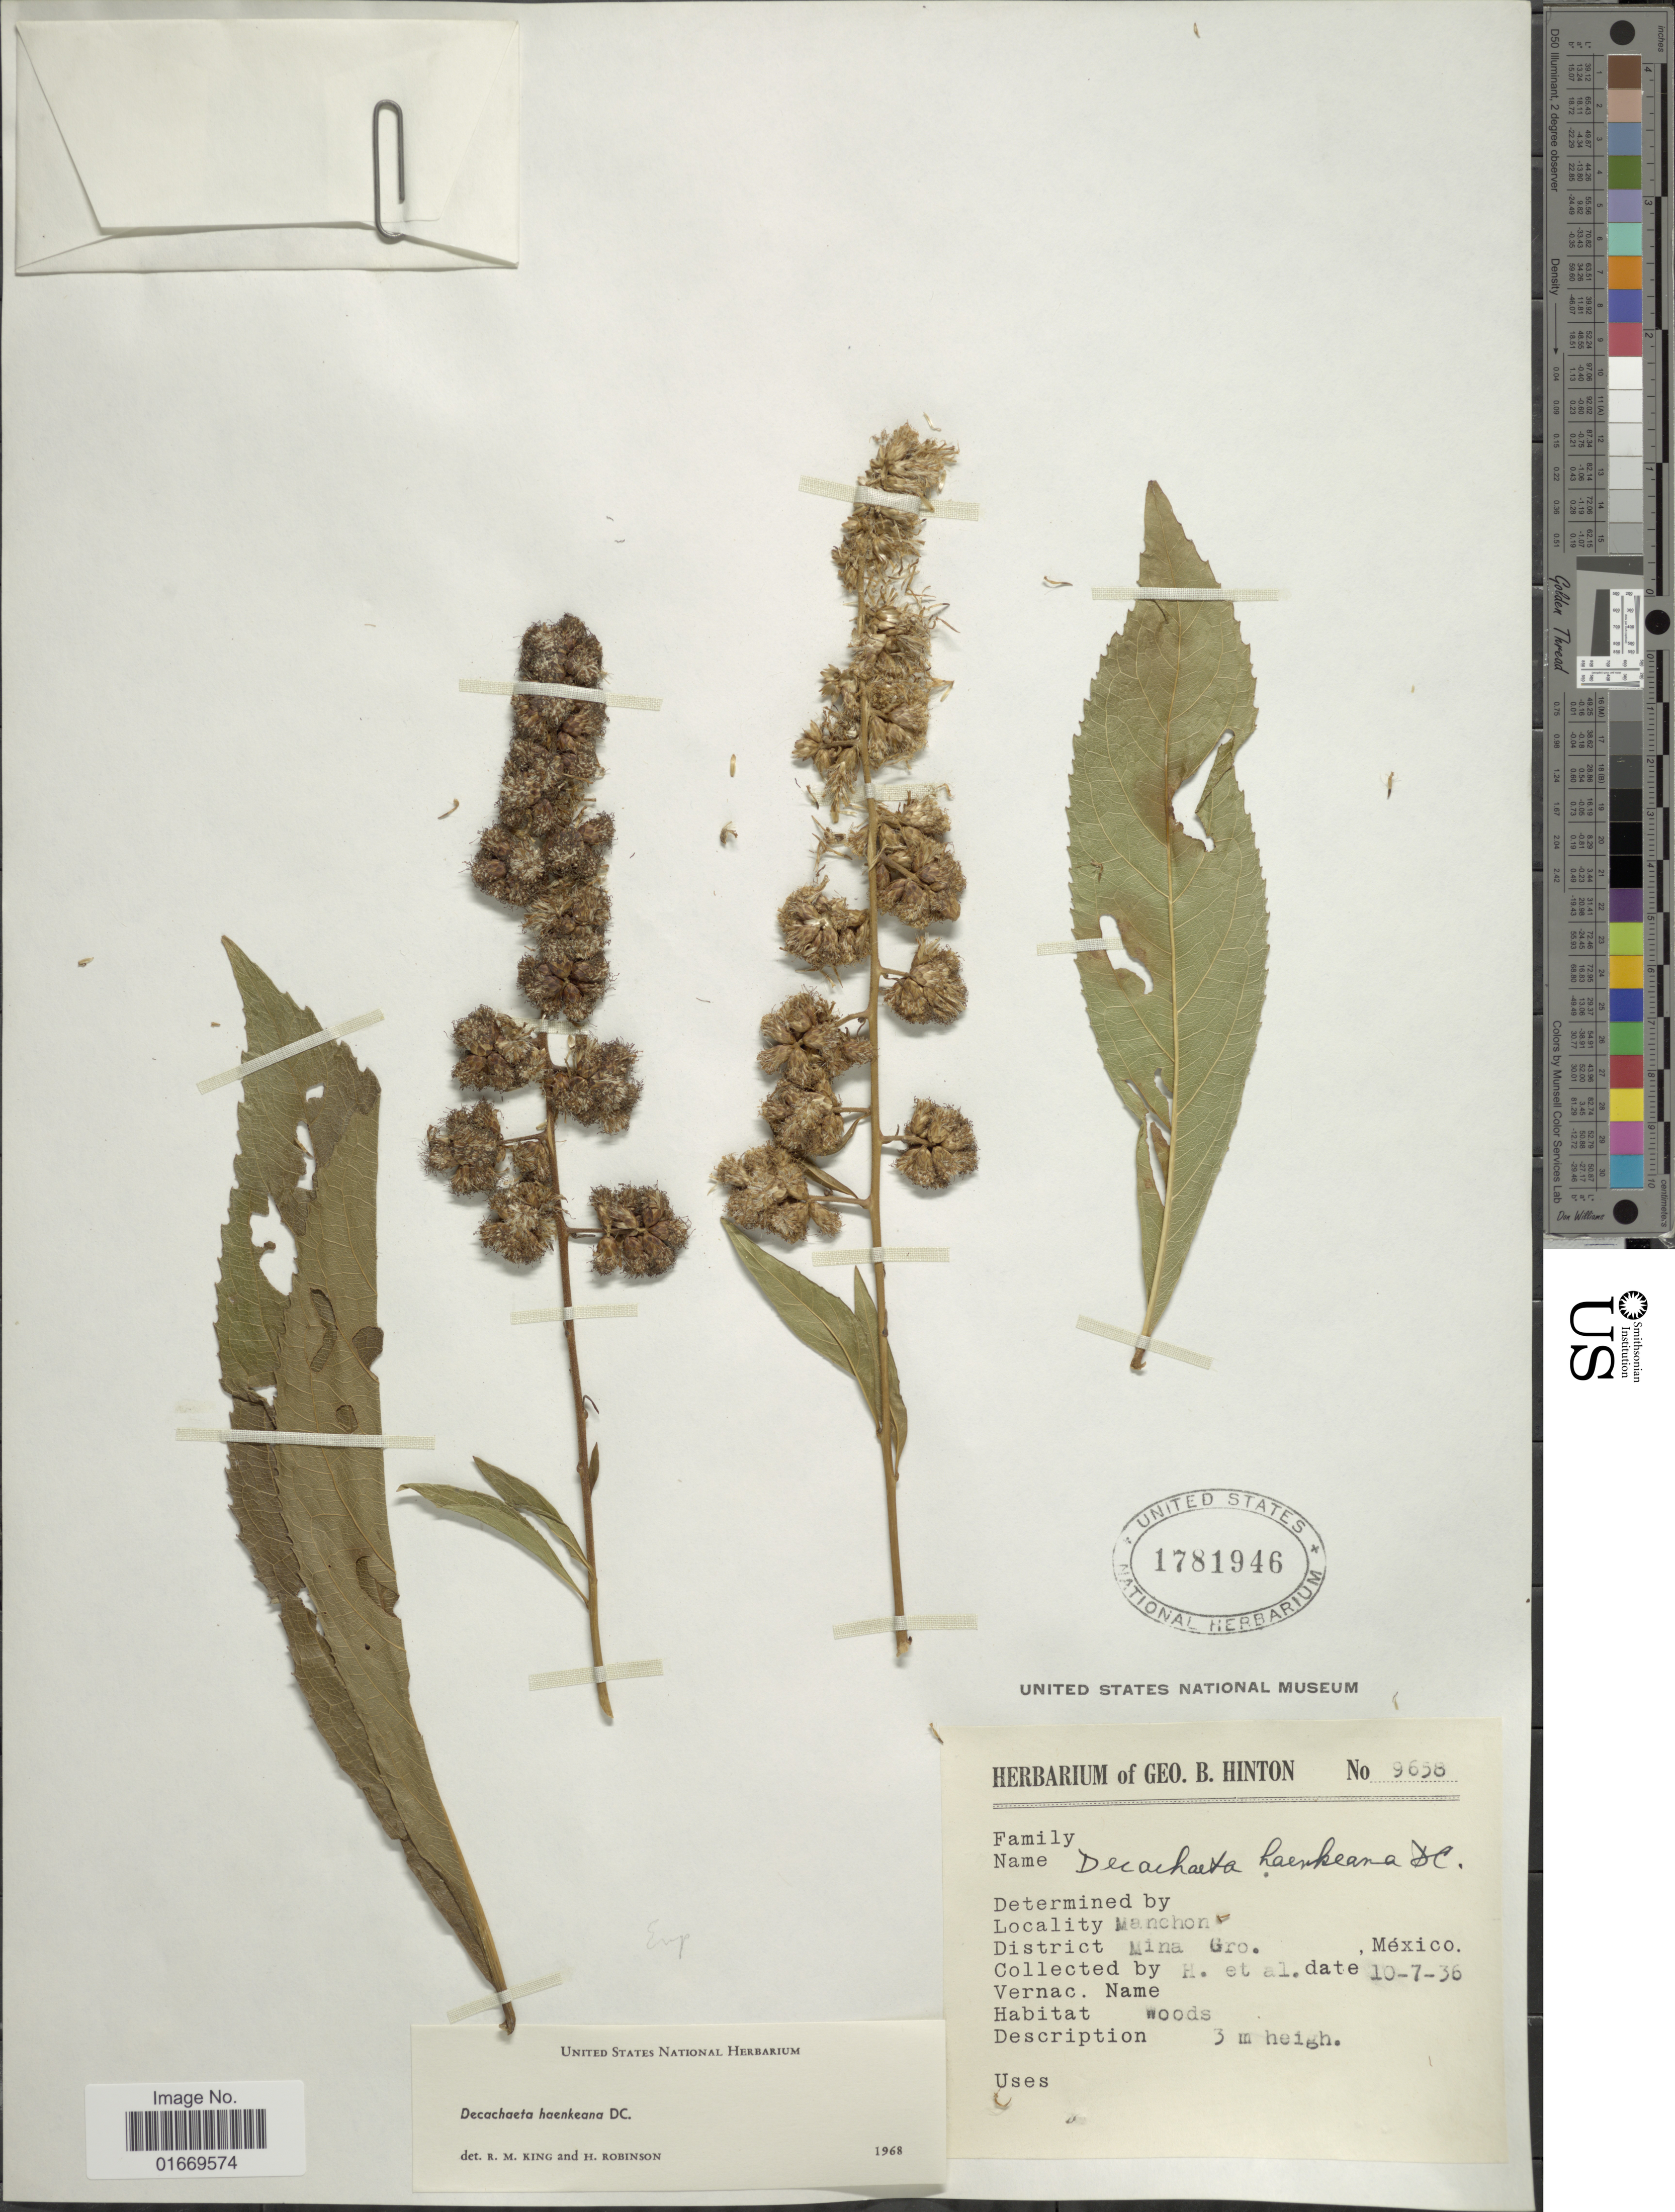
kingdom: Plantae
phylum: Tracheophyta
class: Magnoliopsida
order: Asterales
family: Asteraceae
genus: Decachaeta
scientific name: Decachaeta haenkeana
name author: DC.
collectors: G. B. Hinton & et al.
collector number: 9658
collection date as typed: Transcribed d/m/y: 7/10/36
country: Mexico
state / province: Guerrero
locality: Manchon, District Mina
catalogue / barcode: US 1781946